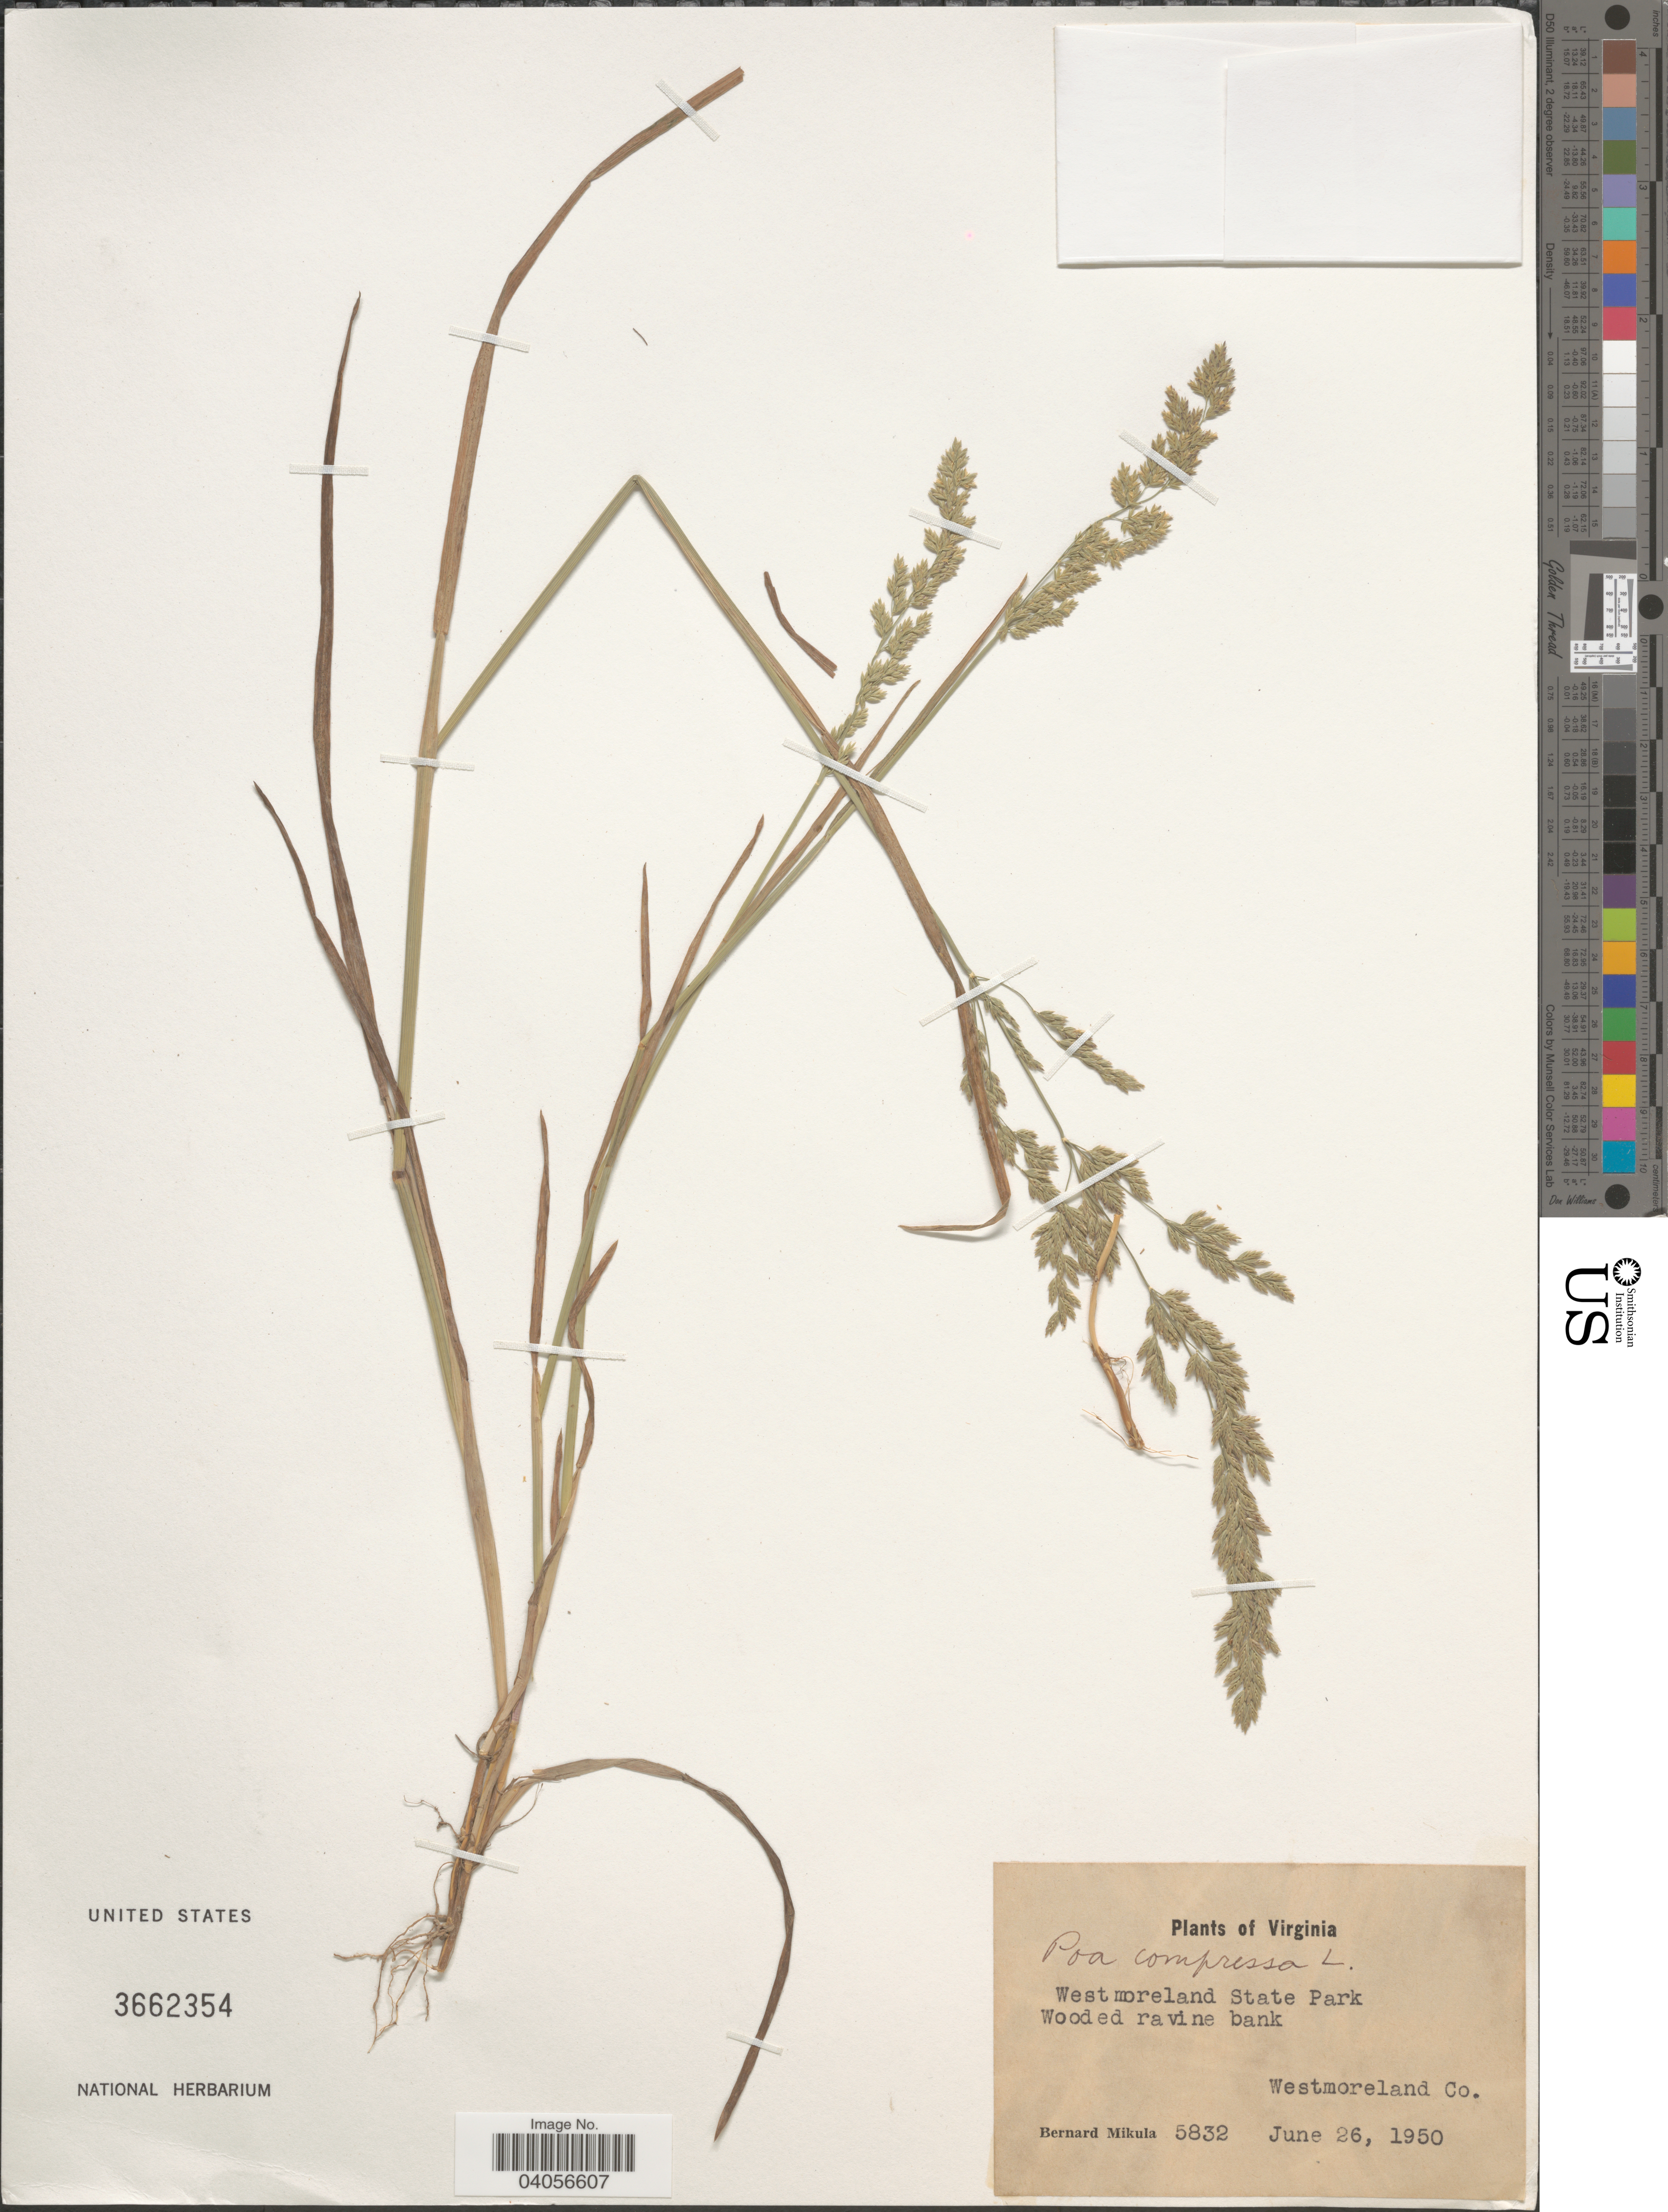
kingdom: Plantae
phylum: Tracheophyta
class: Liliopsida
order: Poales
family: Poaceae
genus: Poa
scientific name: Poa compressa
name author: L.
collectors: B. Mikula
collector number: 5832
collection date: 1950-06-26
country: United States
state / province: Virginia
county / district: Westmoreland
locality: Westmoreland State Park. Wooded ravine bank. Westmoreland Co.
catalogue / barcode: US 3662354